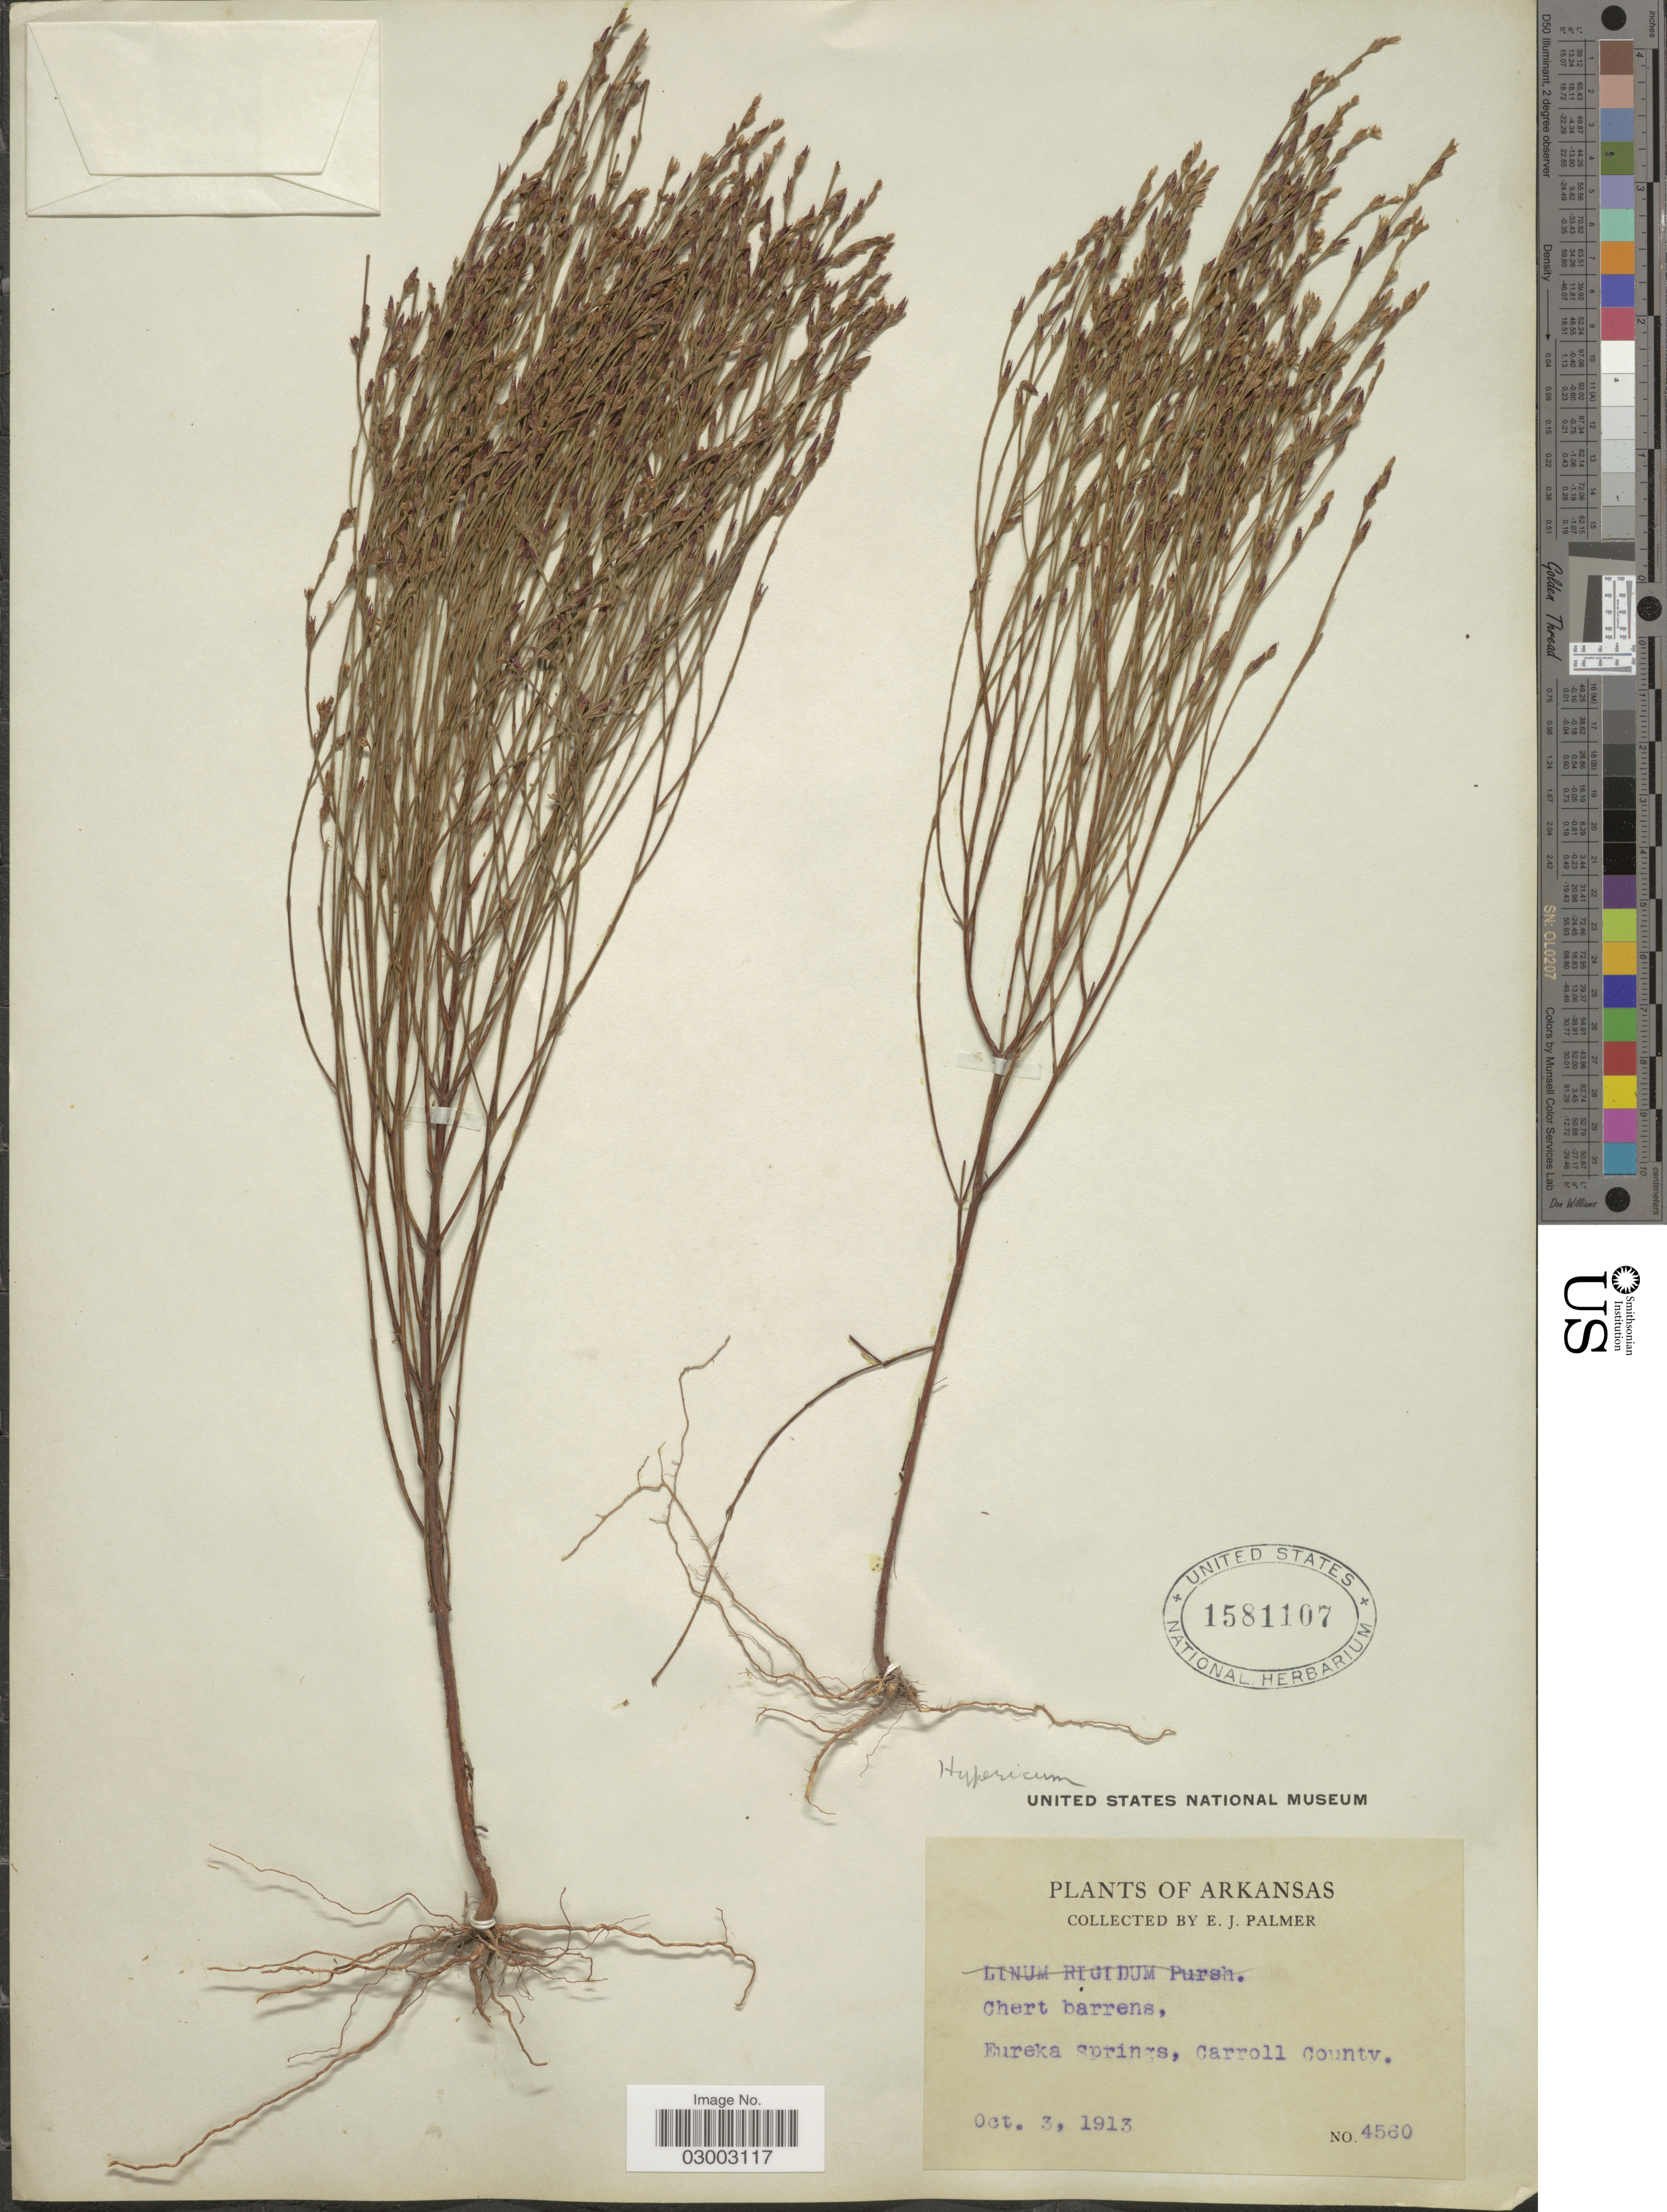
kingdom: Plantae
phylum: Tracheophyta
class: Magnoliopsida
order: Malpighiales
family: Hypericaceae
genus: Hypericum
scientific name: Hypericum sp.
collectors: E. J. Palmer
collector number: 4560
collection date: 1913-10-03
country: United States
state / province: Arkansas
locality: Chert barrens, Eureka Springs, Carroll County.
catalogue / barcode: US 1581107